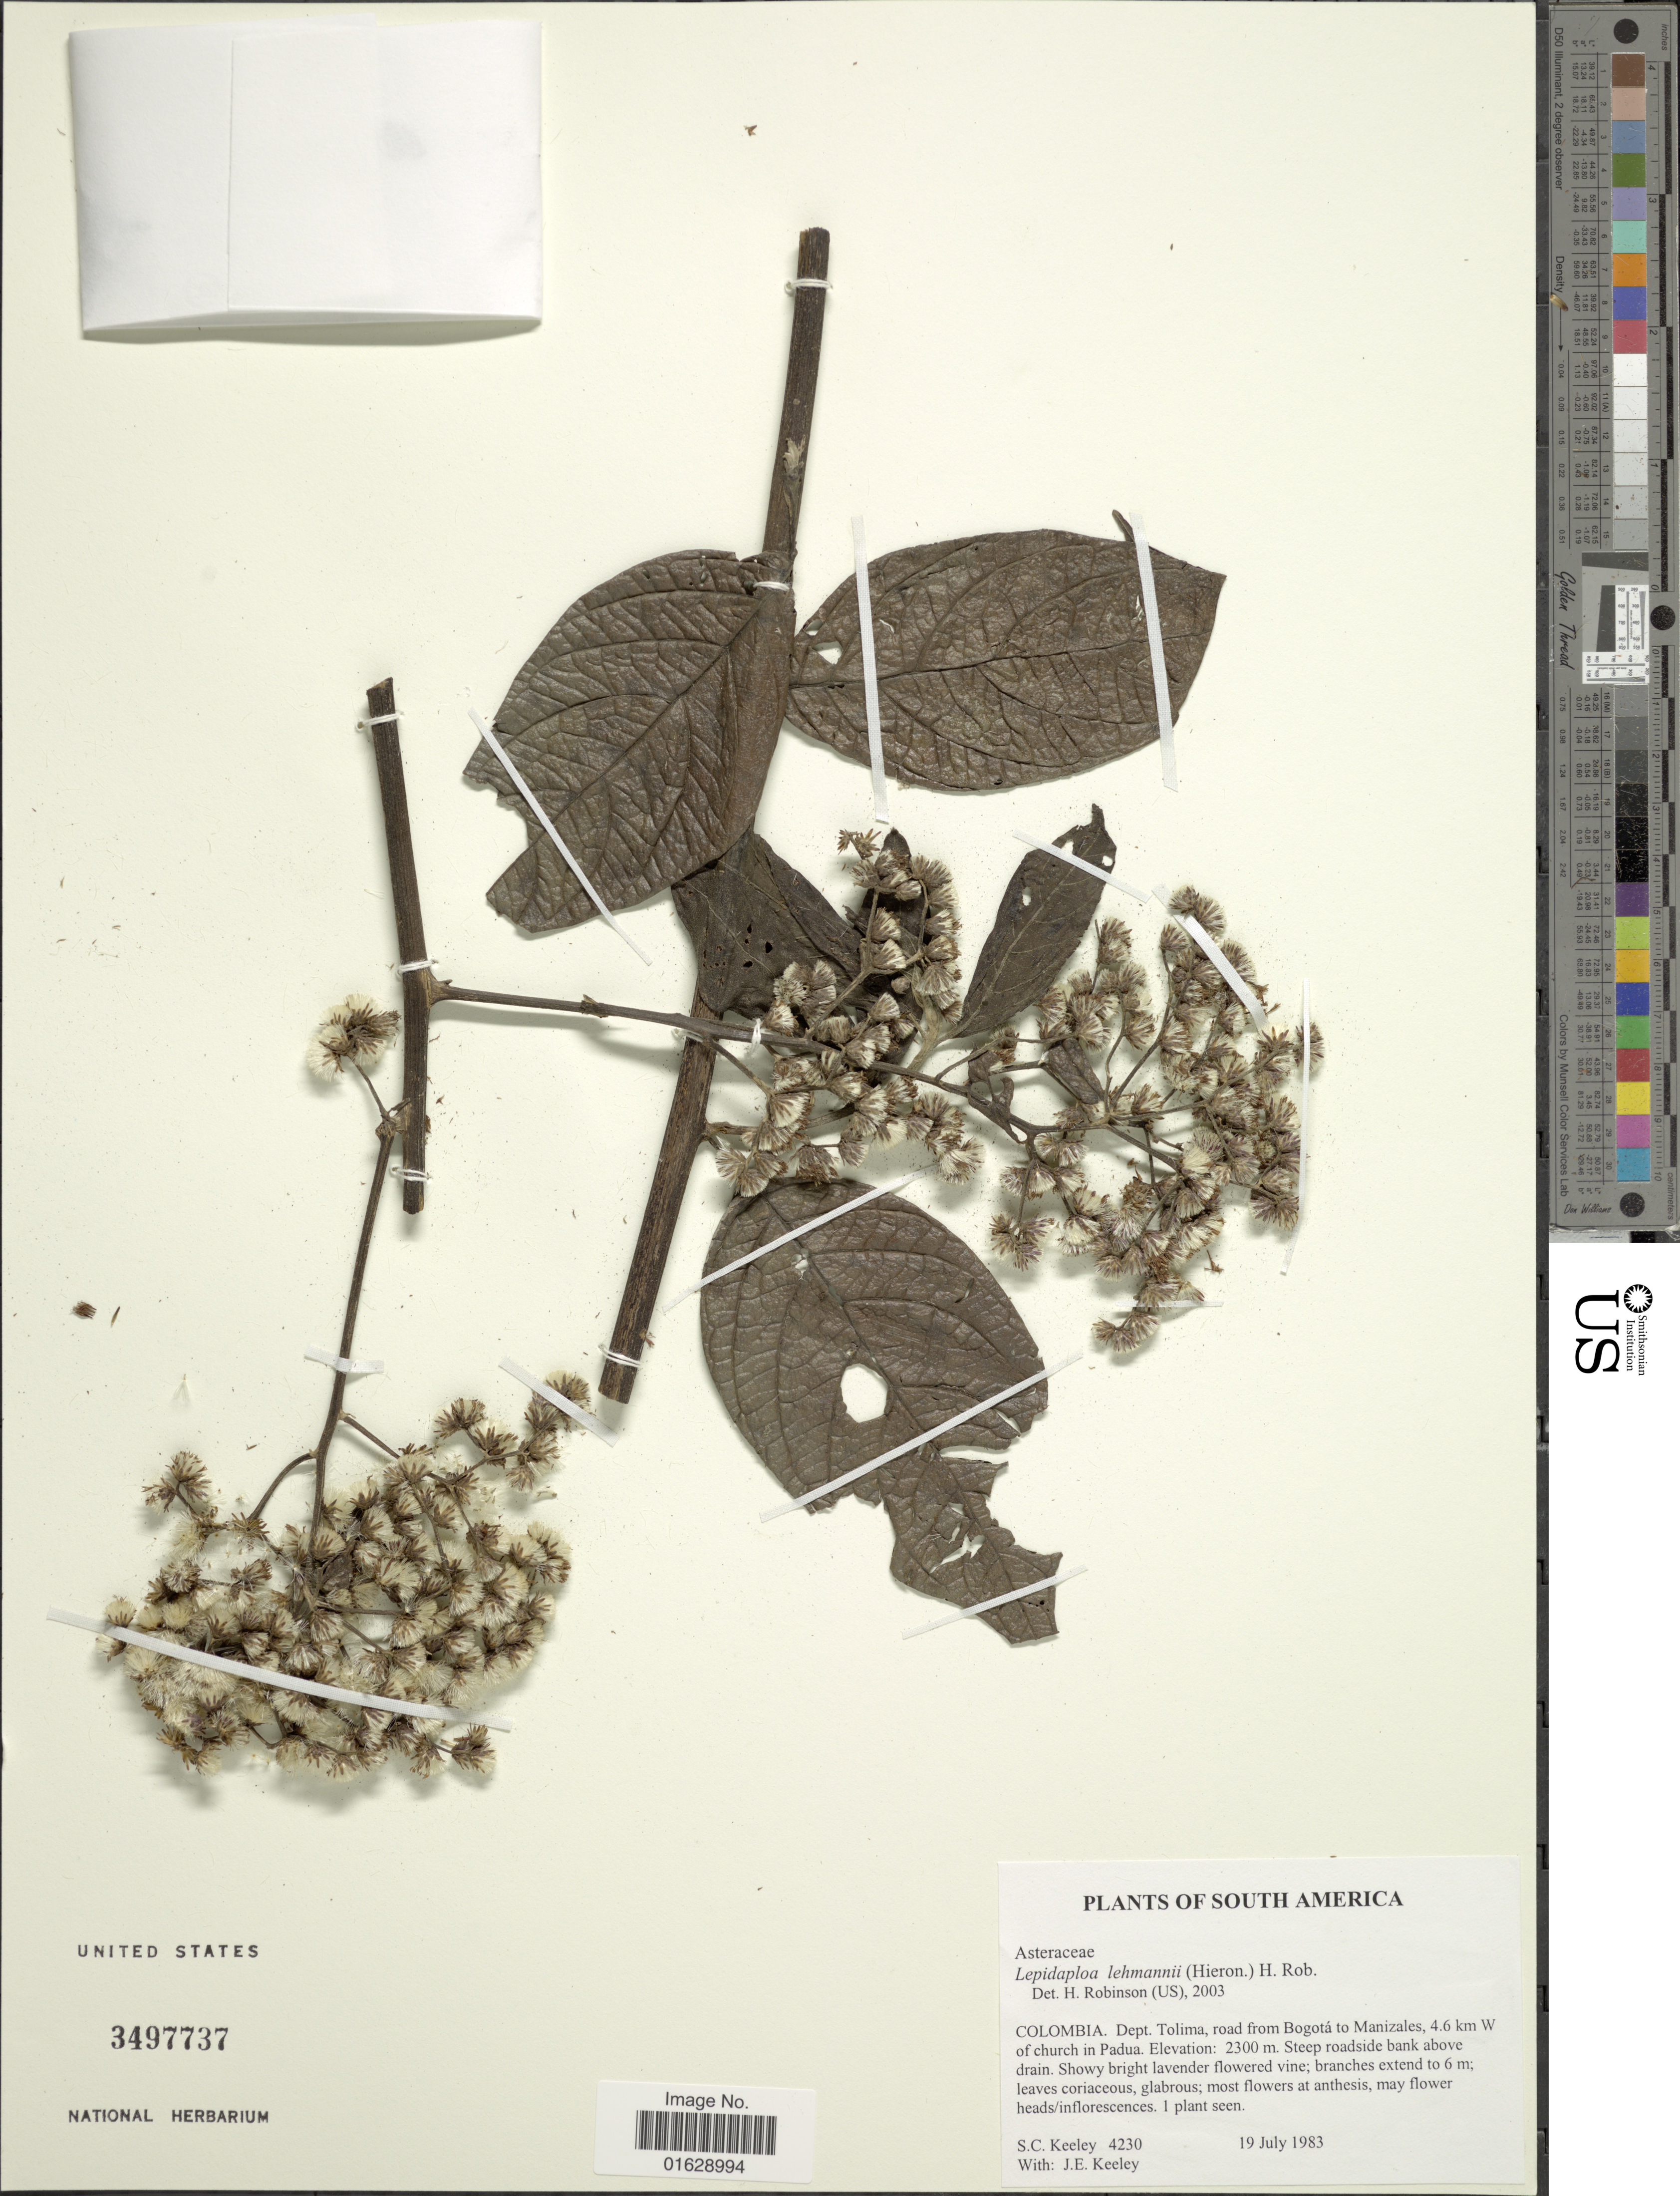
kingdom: Plantae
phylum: Tracheophyta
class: Magnoliopsida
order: Asterales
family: Asteraceae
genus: Lepidaploa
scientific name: Lepidaploa lehmannii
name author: (Hieron.) H. Rob.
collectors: S. C. Keeley & J. E. Keeley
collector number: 4230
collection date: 1983-07-19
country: Colombia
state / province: Tolima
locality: Dept. Tolima, road from Bogota to Manizales, 4.6 km W of church in Padua.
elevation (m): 2300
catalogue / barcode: US 3497737